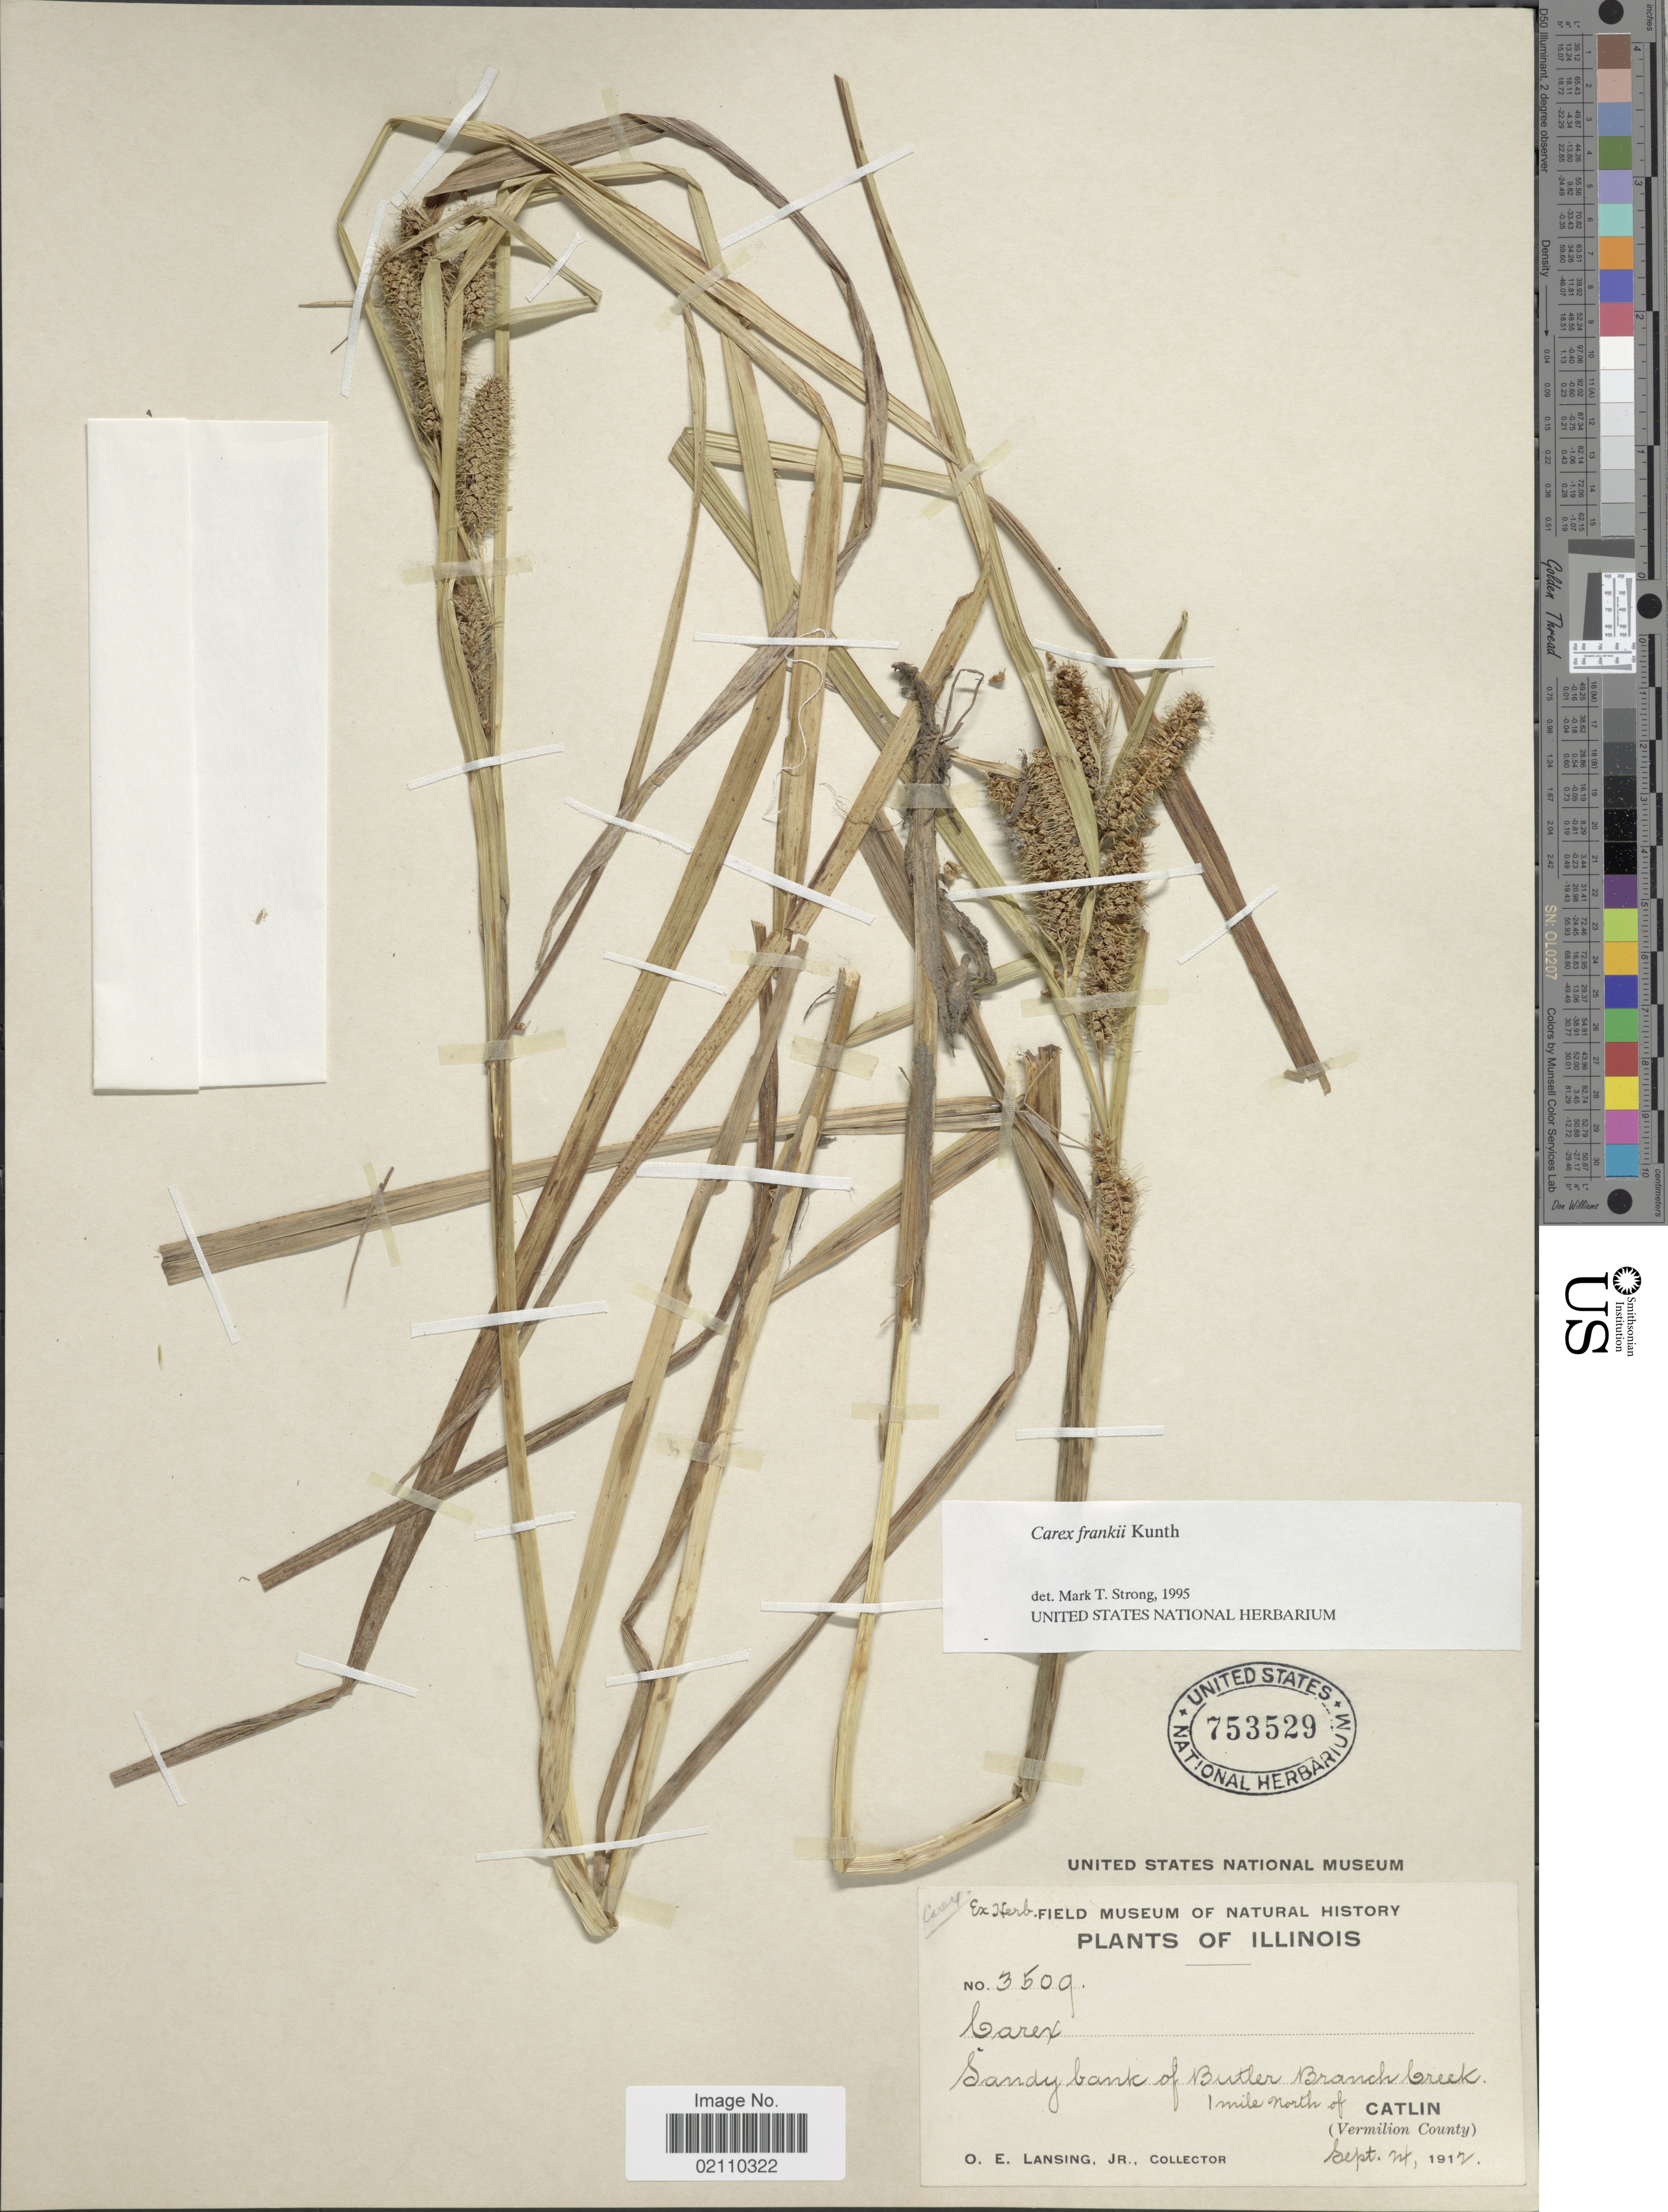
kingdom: Plantae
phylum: Tracheophyta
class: Liliopsida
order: Poales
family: Cyperaceae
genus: Carex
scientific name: Carex frankii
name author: Kunth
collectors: O. Lansing Jr.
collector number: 3509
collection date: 1912-09-24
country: United States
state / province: Illinois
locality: Sandy bank of Butler Branch Creek, 1 mile north of Catlin (Vermilion County)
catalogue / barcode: US 753529